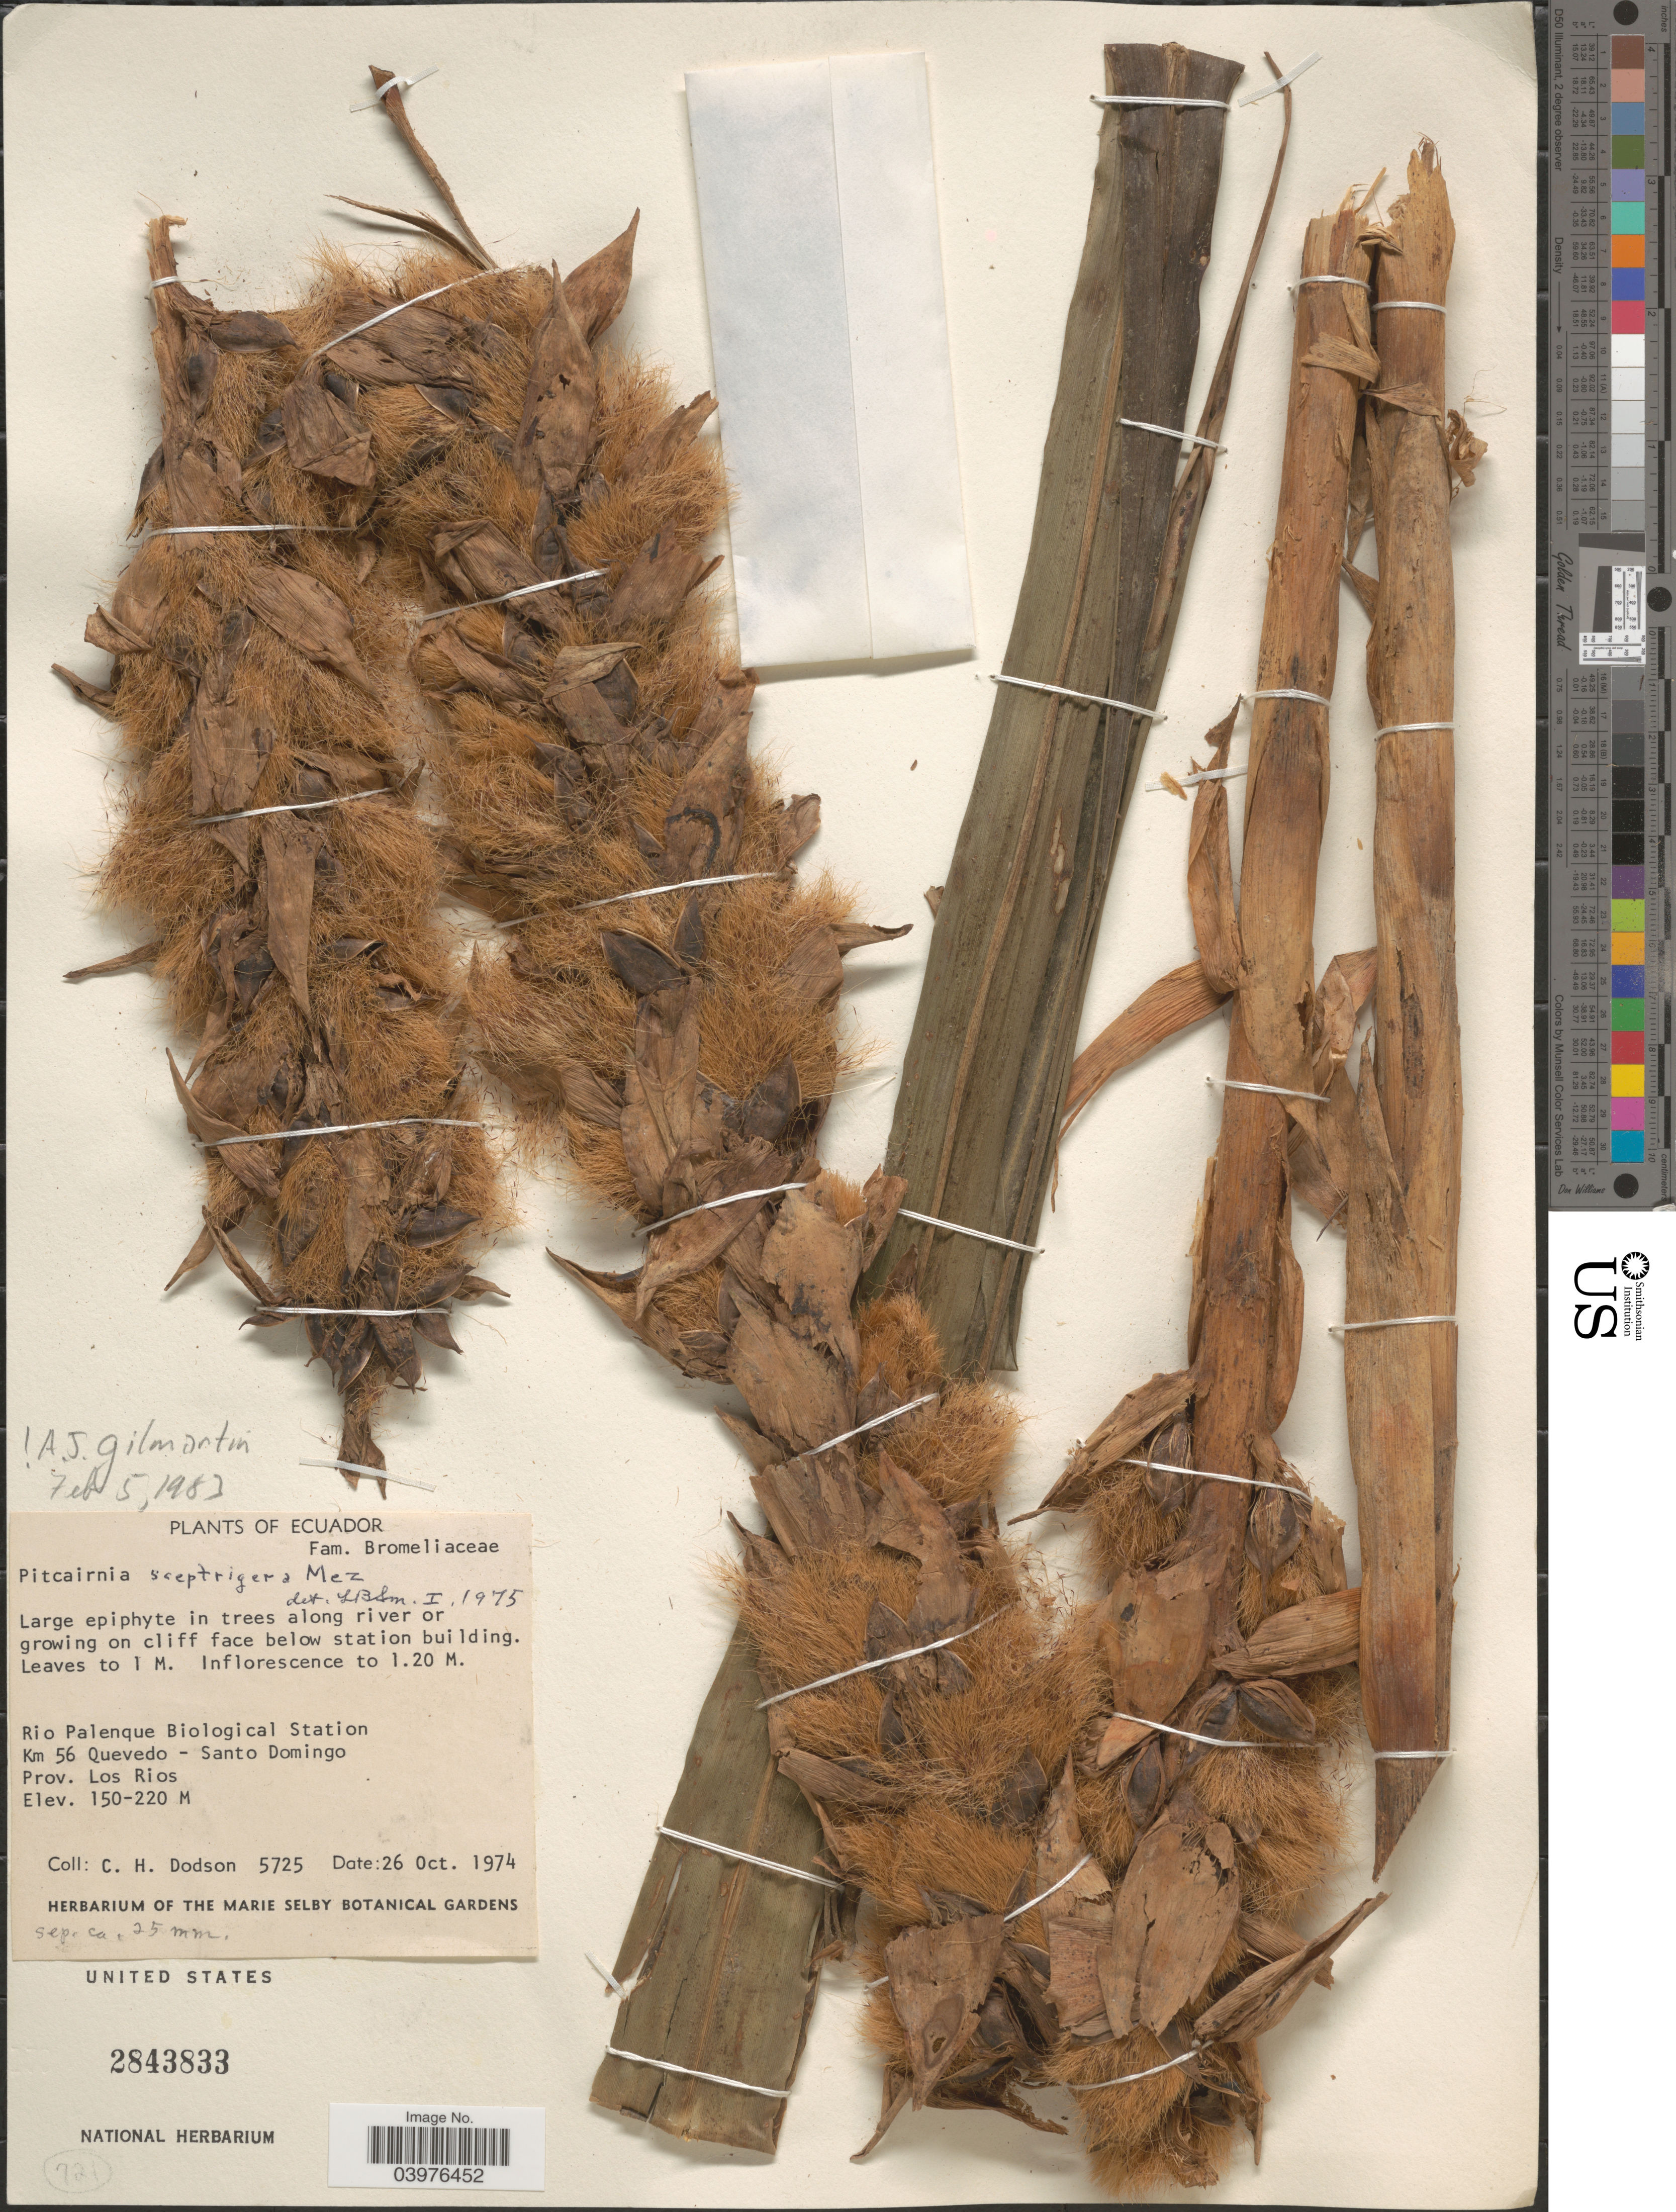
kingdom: Plantae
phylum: Tracheophyta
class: Liliopsida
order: Poales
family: Bromeliaceae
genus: Pitcairnia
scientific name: Pitcairnia sceptrigera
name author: Mez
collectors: C. H. Dodson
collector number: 5725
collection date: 1974-10-26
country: Ecuador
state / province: Los Ríos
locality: Rio Palenque Biological Station. Km 56 Quevedo - Santo Domingo.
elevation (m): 150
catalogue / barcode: US 2843833